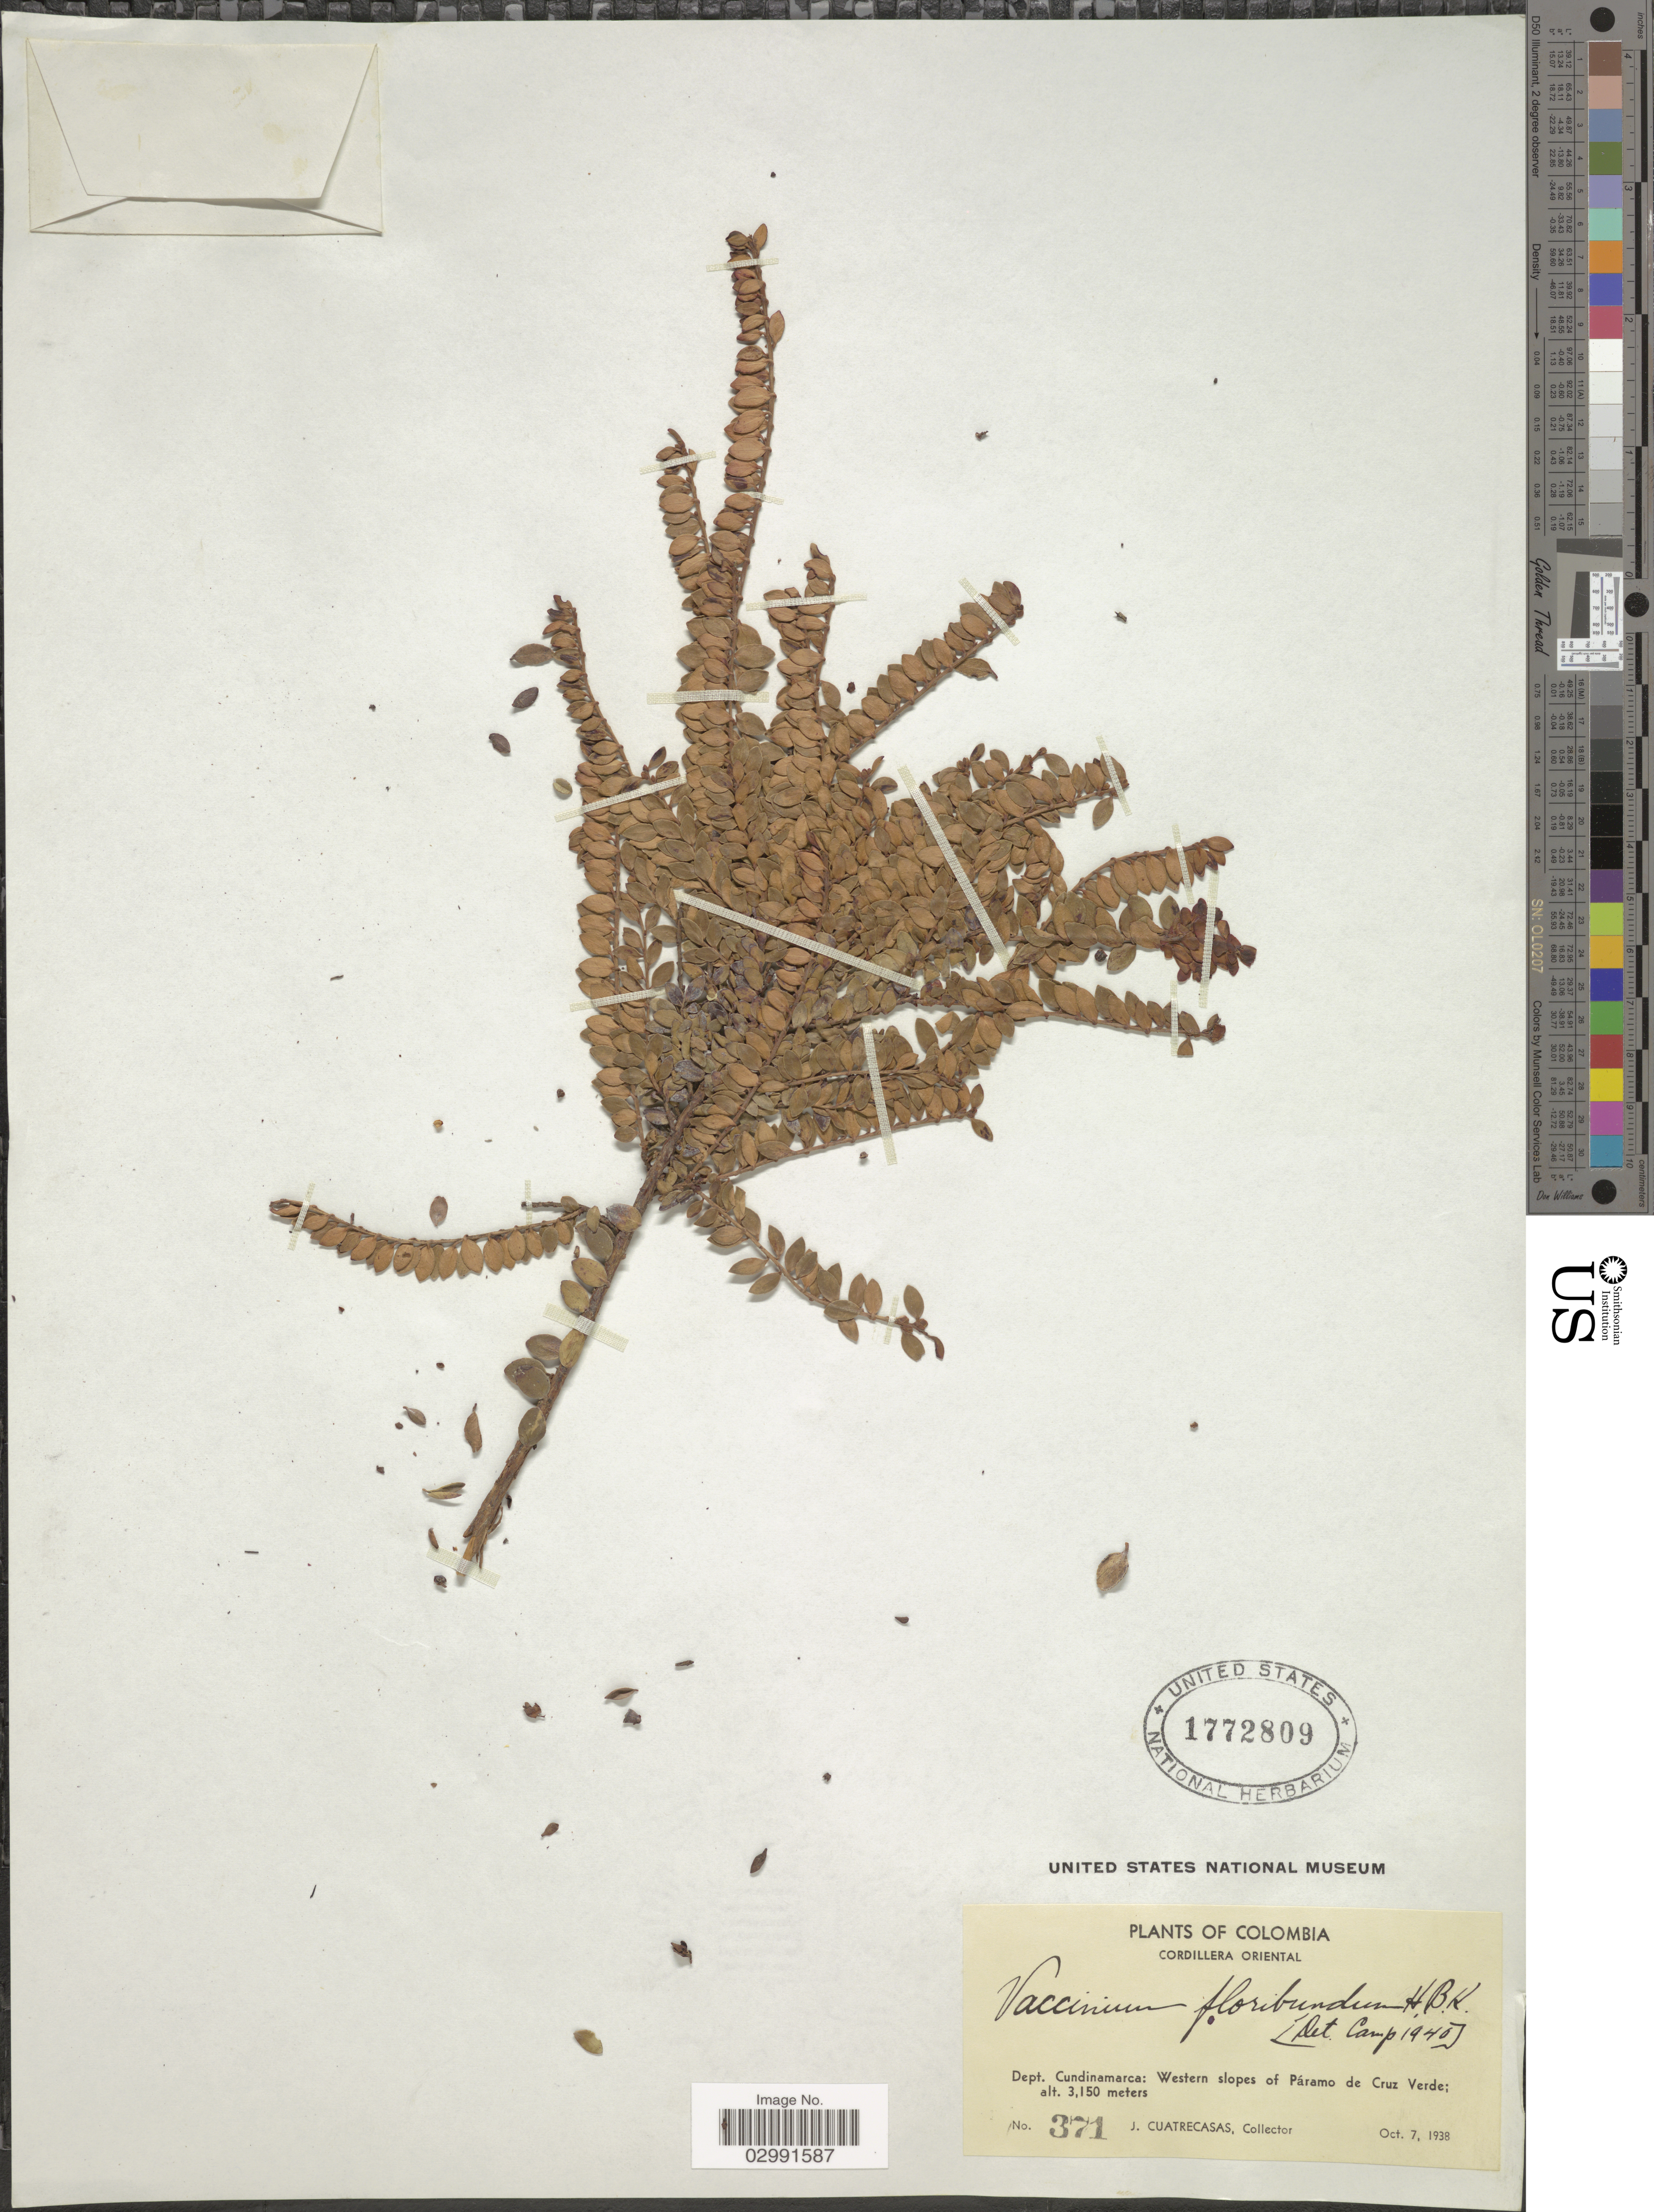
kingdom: Plantae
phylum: Tracheophyta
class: Magnoliopsida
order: Ericales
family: Ericaceae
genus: Vaccinium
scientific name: Vaccinium floribundum var. ramosissimum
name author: Kunth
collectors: J. Cuatrecasas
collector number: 371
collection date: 1938-10-07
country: Colombia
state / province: Cundinamarca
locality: Cordillera Oriental. Dept. Cundinamarca: Western slopes of Páramo de Cruz Verde.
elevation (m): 3150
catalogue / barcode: US 1772809